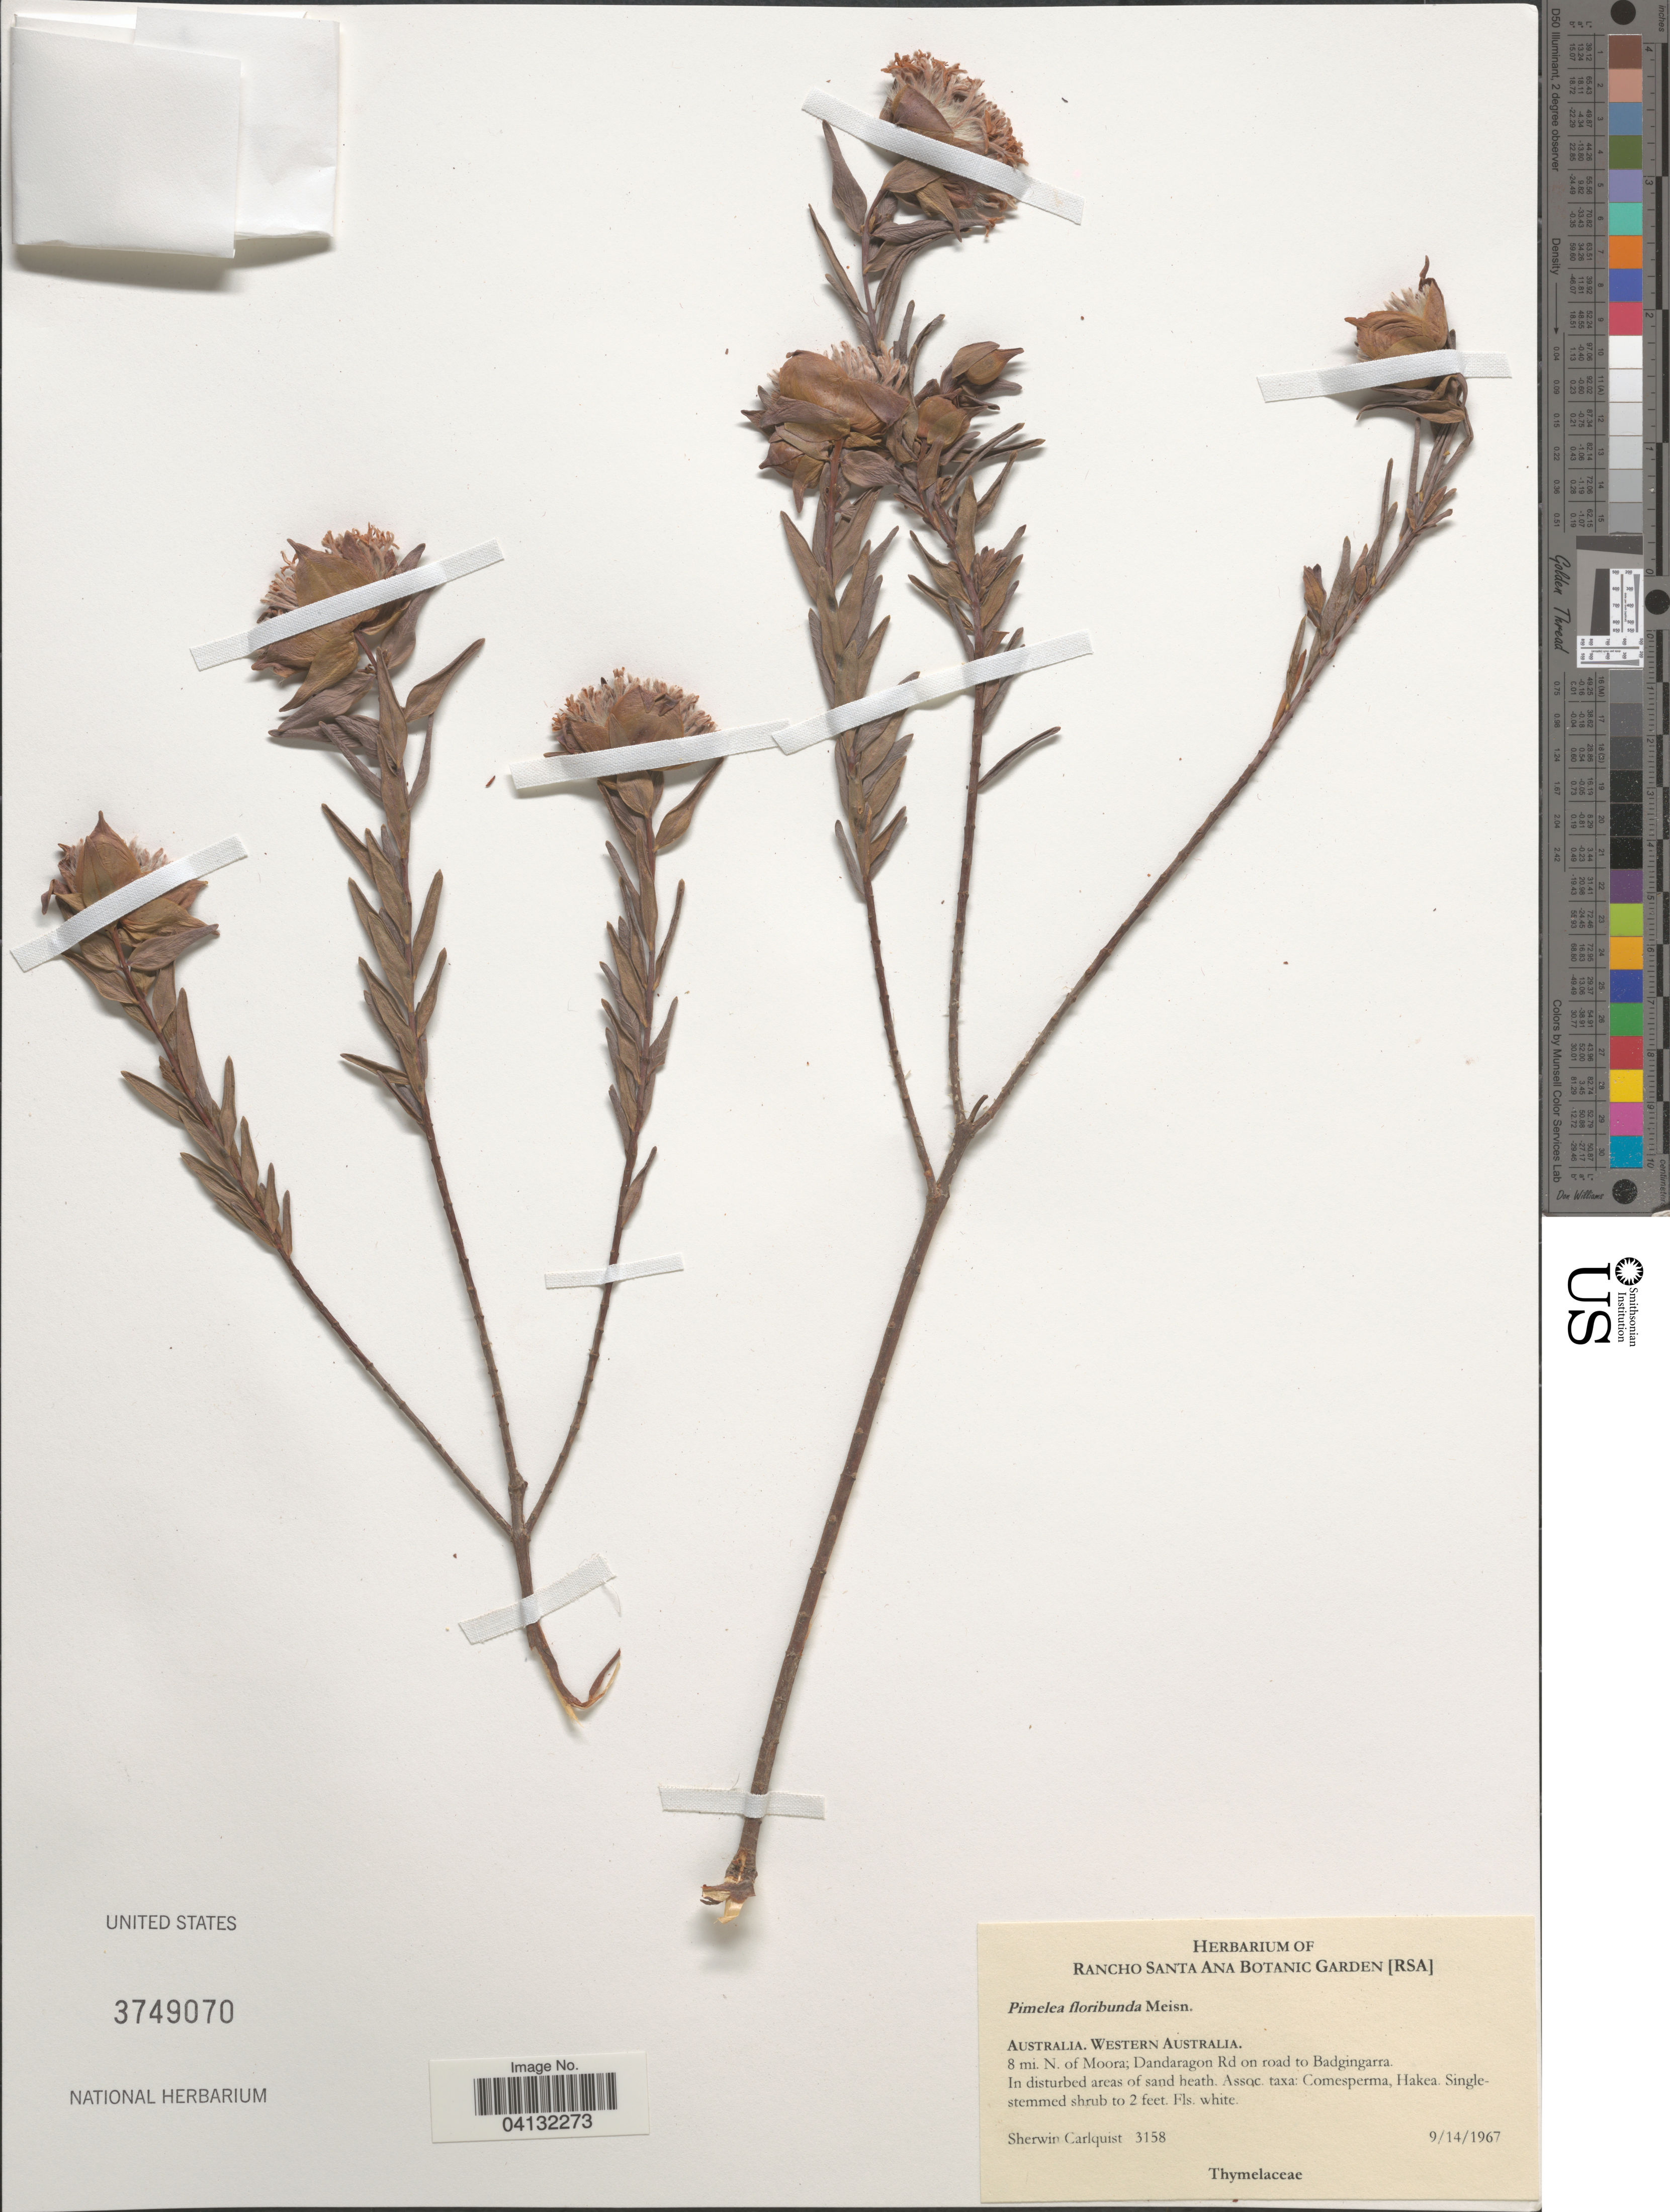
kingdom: Plantae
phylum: Tracheophyta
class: Magnoliopsida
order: Malvales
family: Thymelaeaceae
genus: Pimelea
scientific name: Pimelea floribunda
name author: Meisn.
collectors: S. Carlquist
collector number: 3158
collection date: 1967-09-14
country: Australia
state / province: Western Australia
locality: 8 mi. N. of Moora; Dandaragon Rd on road to Badgingarra.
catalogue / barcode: US 3749070